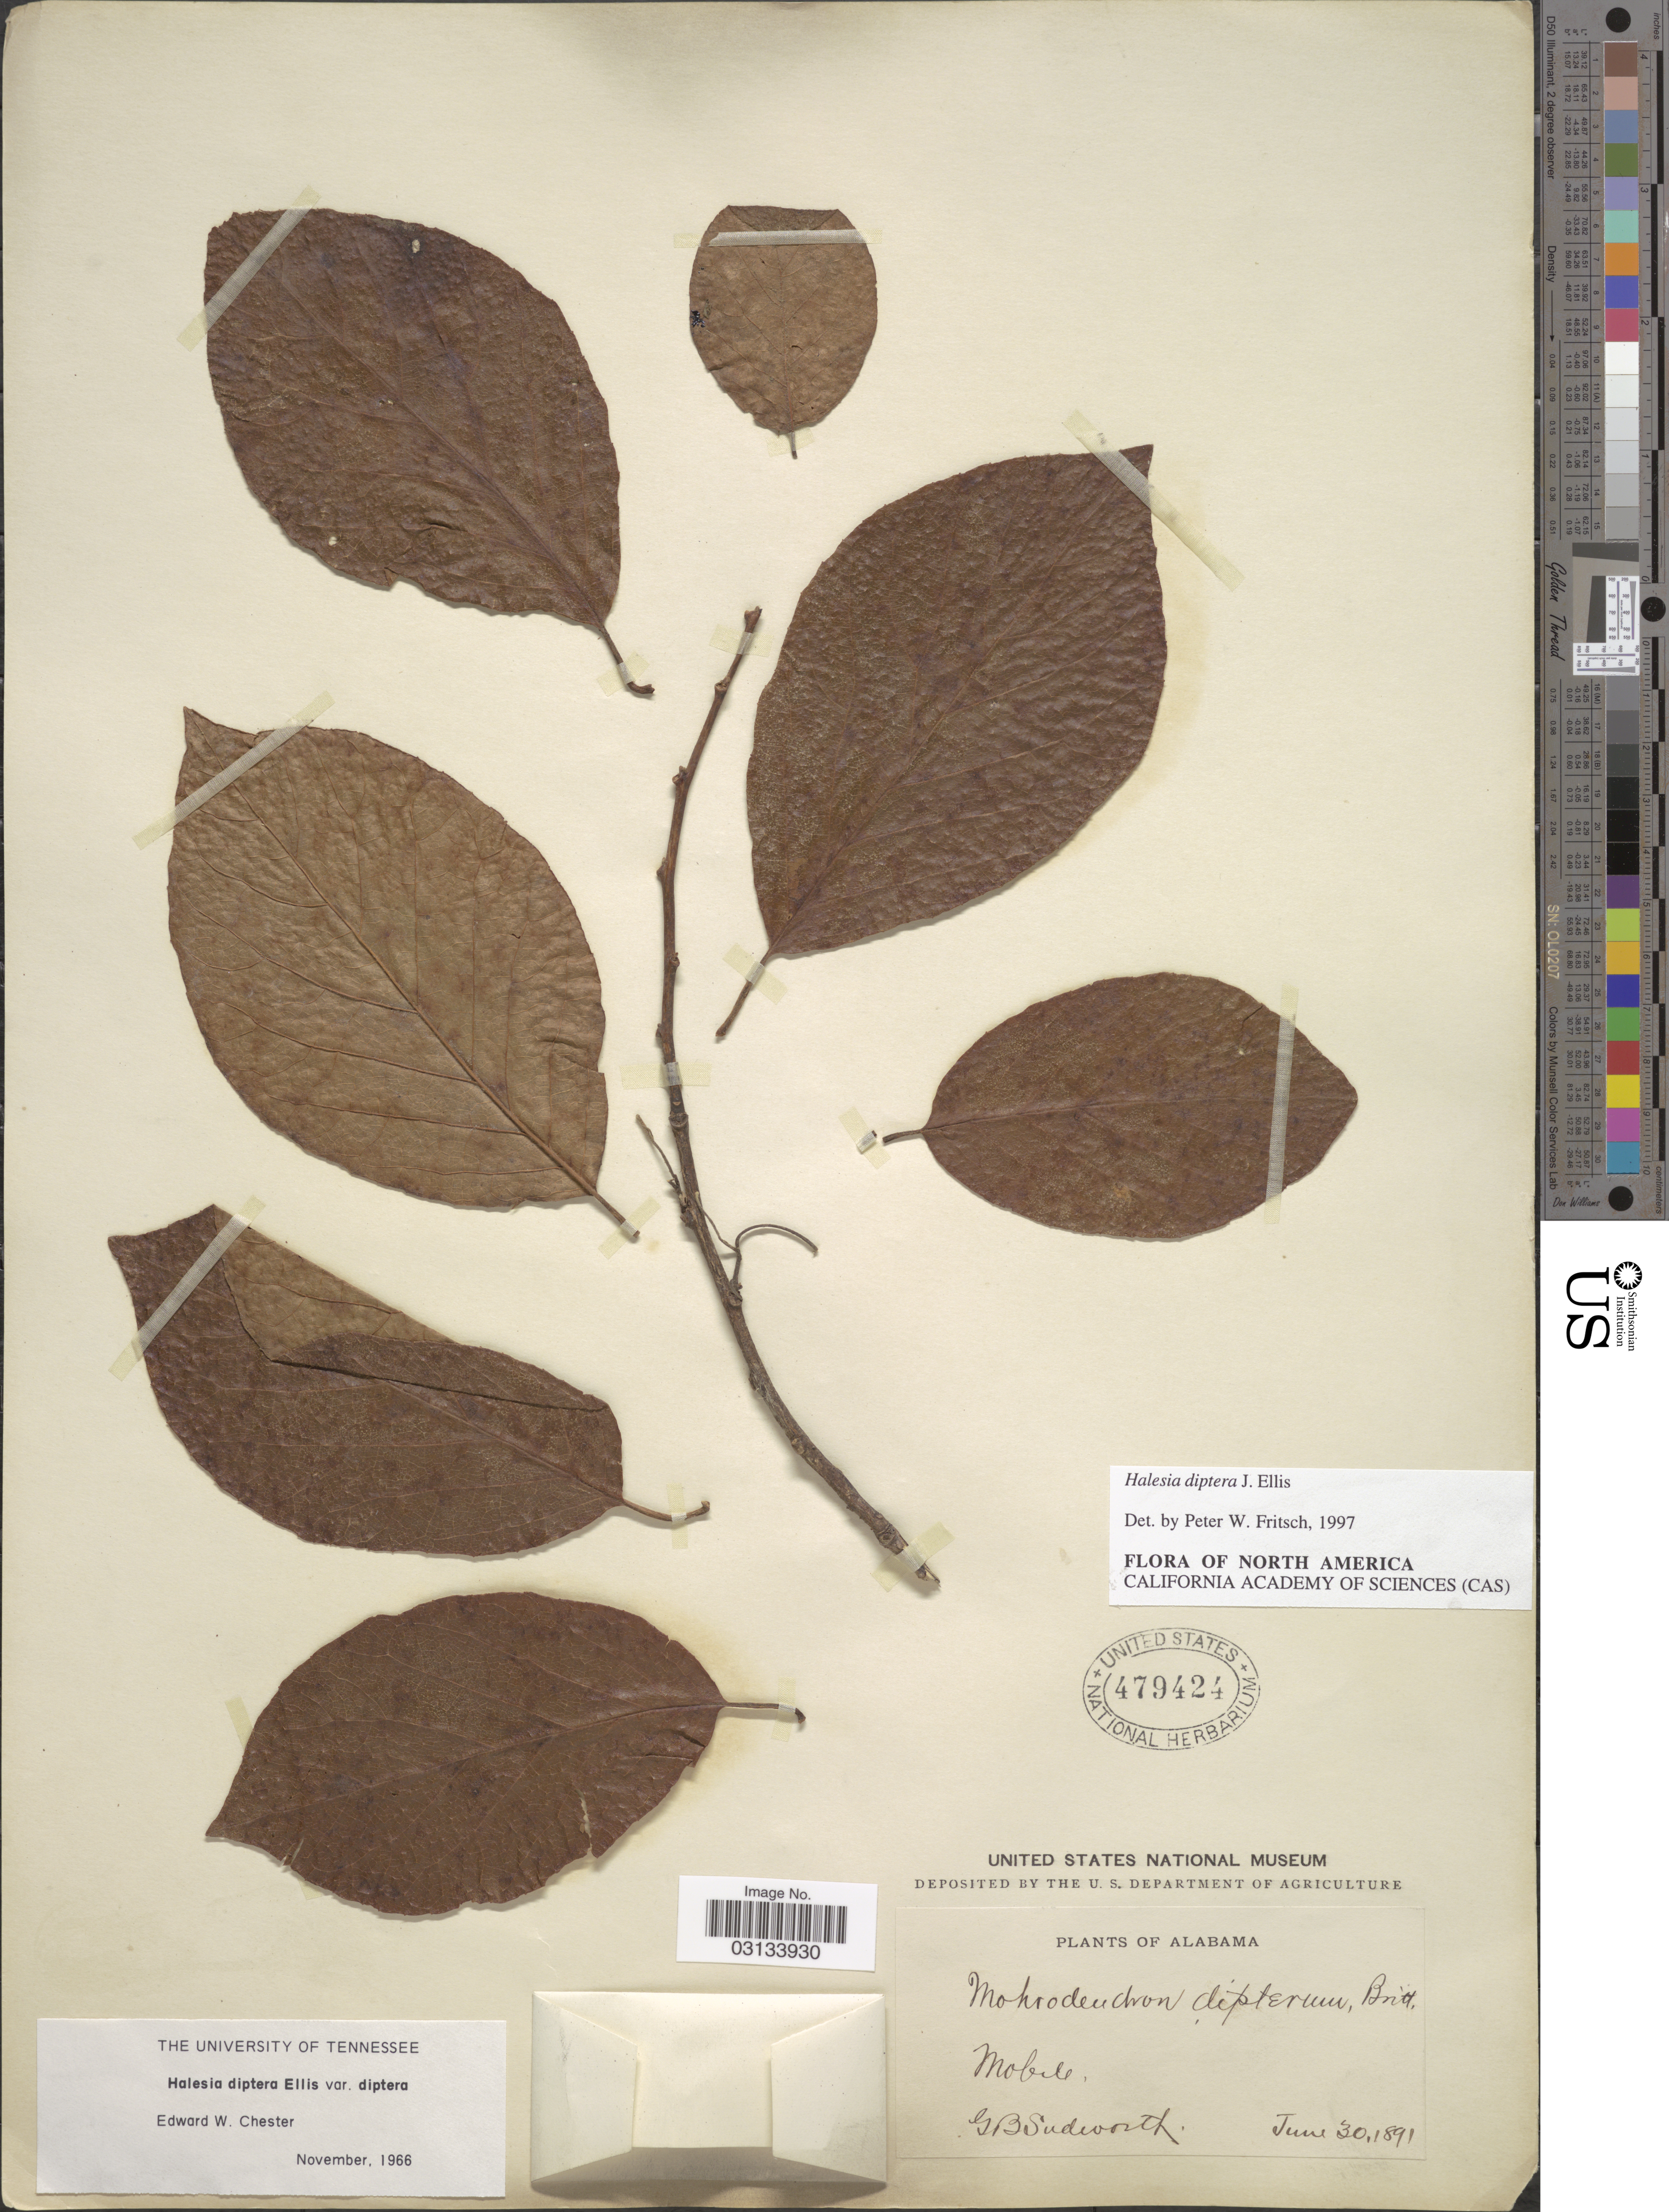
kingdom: Plantae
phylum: Tracheophyta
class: Magnoliopsida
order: Ericales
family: Styracaceae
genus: Halesia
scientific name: Halesia diptera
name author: J. Ellis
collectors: G. B. Sudworth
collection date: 1891-06-30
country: United States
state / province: Alabama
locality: Mobile.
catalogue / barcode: US 479424